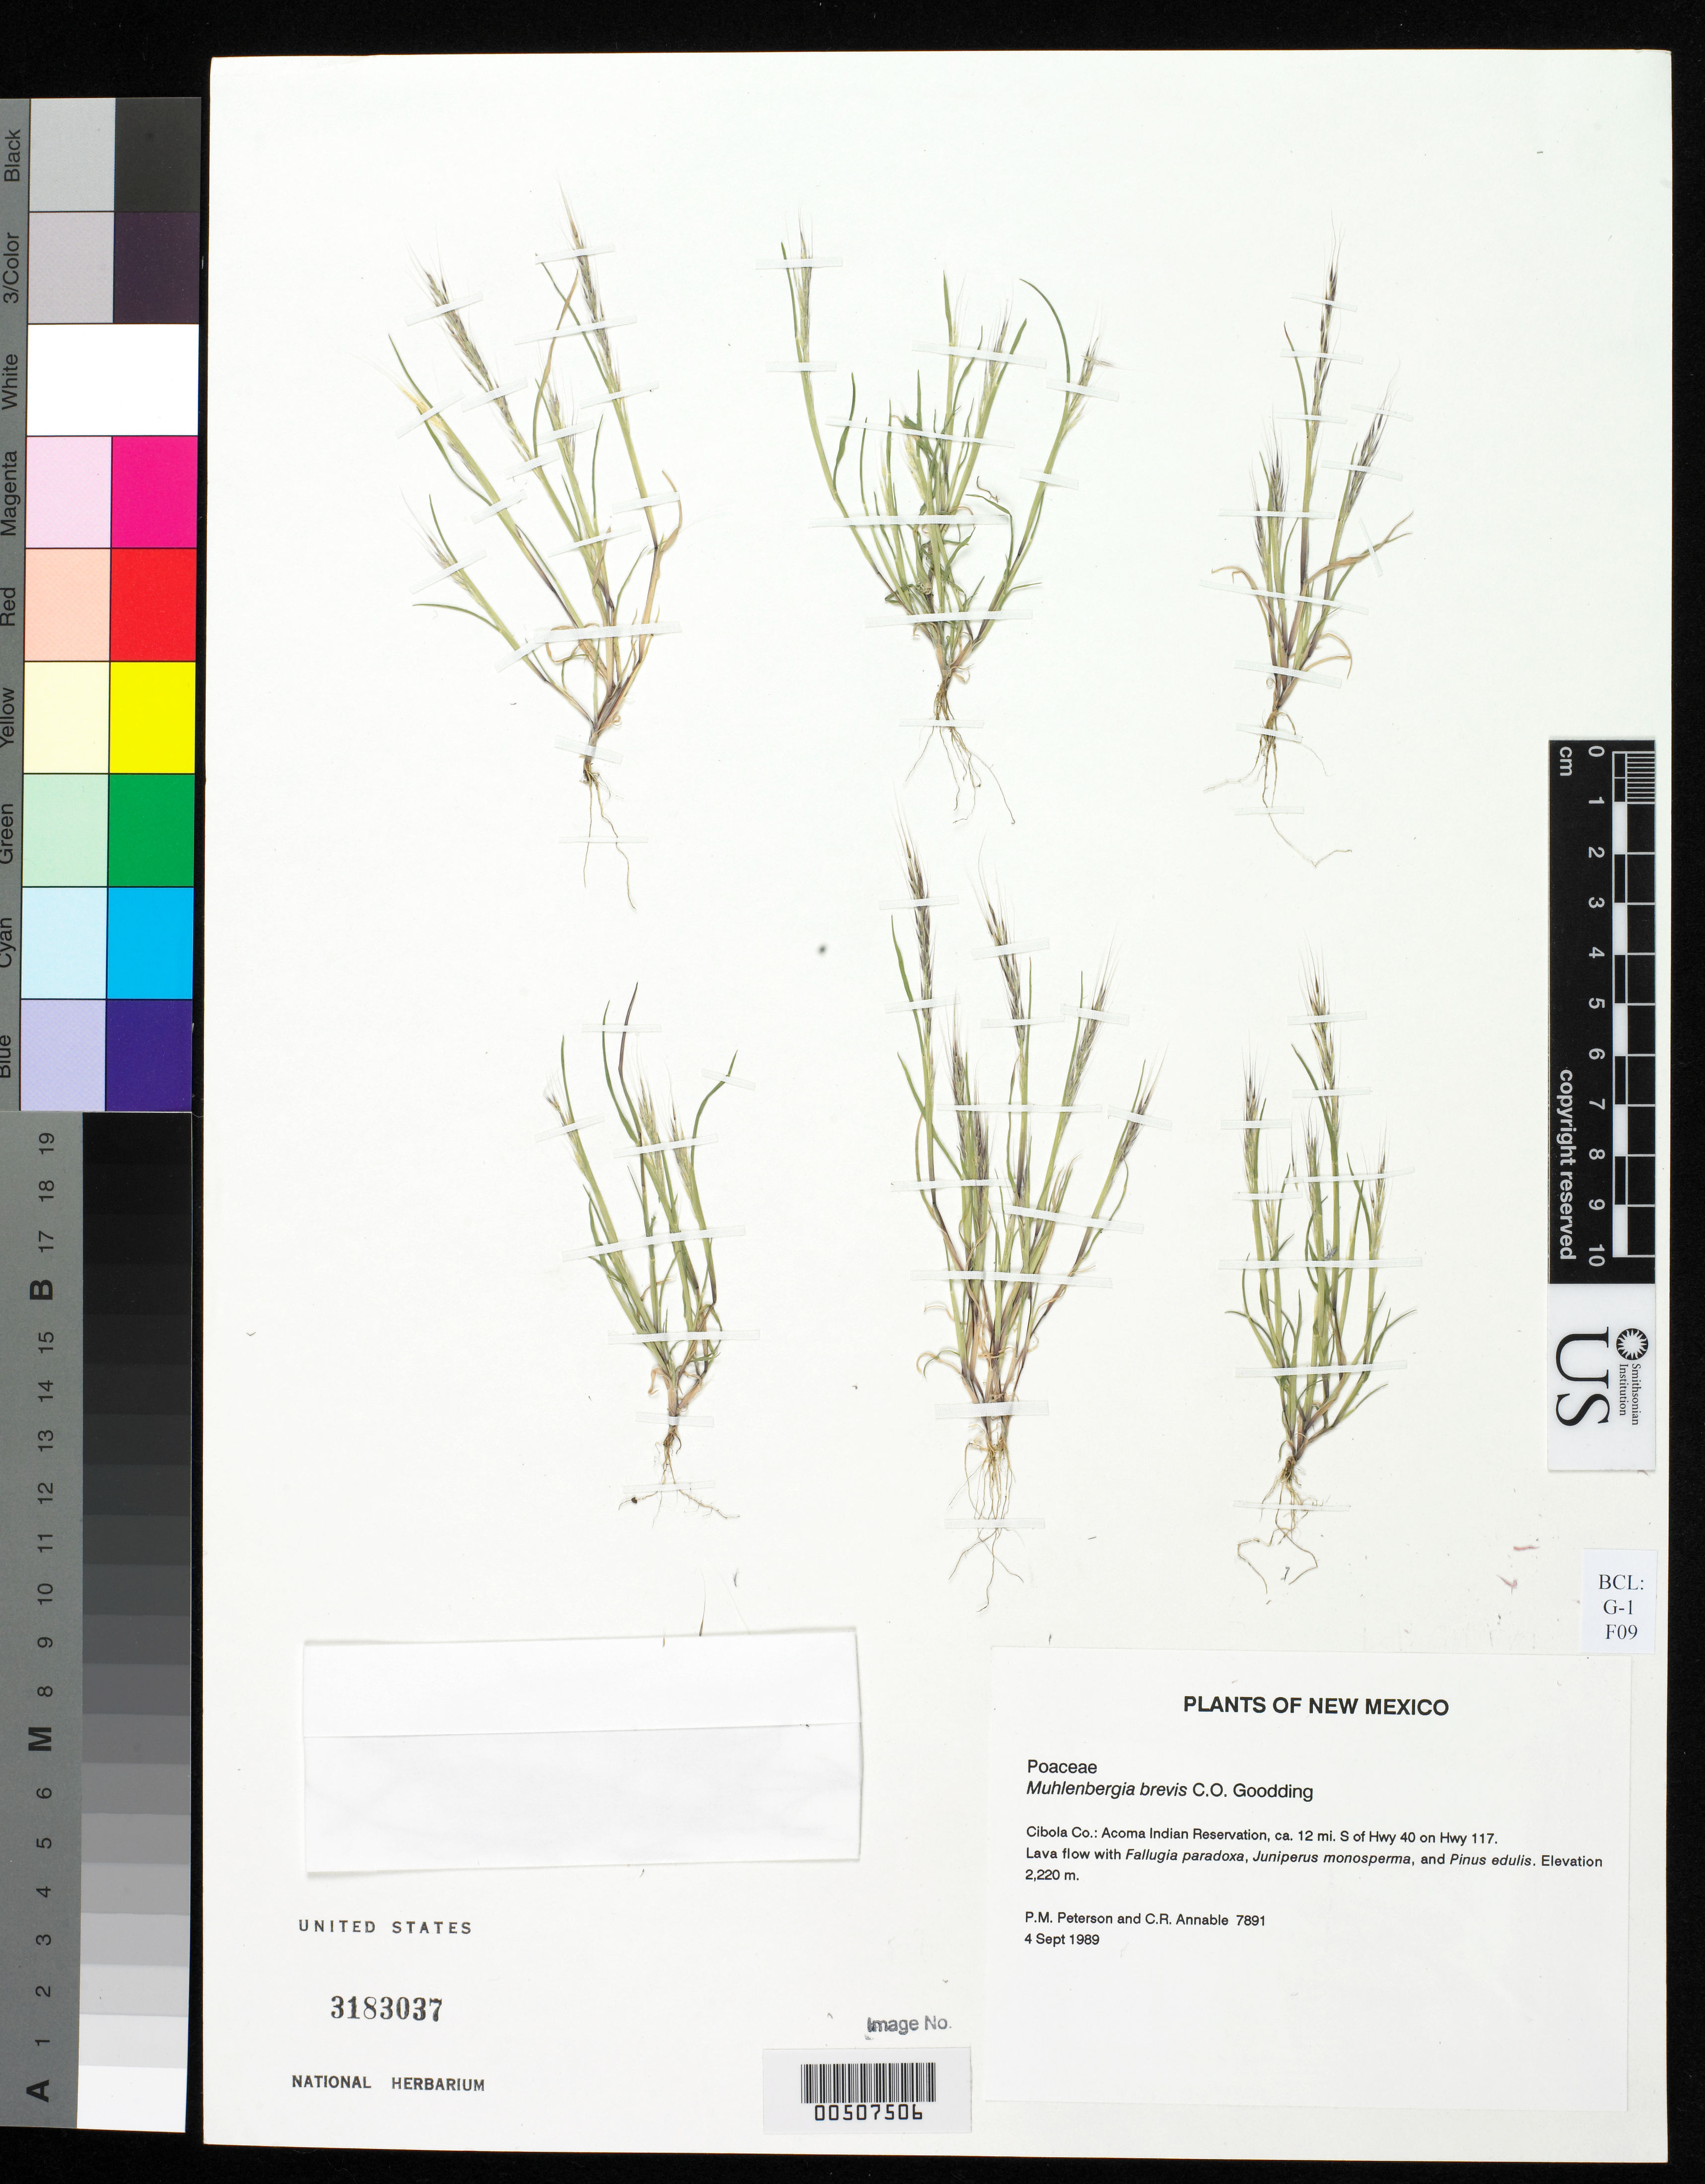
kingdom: Plantae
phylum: Tracheophyta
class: Liliopsida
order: Poales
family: Poaceae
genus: Muhlenbergia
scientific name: Muhlenbergia brevis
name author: C.O. Goodd.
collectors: P. M. Peterson & C. R. Annable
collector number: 07891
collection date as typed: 04 Sep 1989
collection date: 1989-09-04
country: United States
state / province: New Mexico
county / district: Cibola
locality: Acoma Indian Reservation, ca. 12 mi. S of Hwy 40 on Hwy 117.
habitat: Lava flow with Fallugia paradoxa, Juniperus monosperma, and Pinus edulis.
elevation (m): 2220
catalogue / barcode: US 3183037